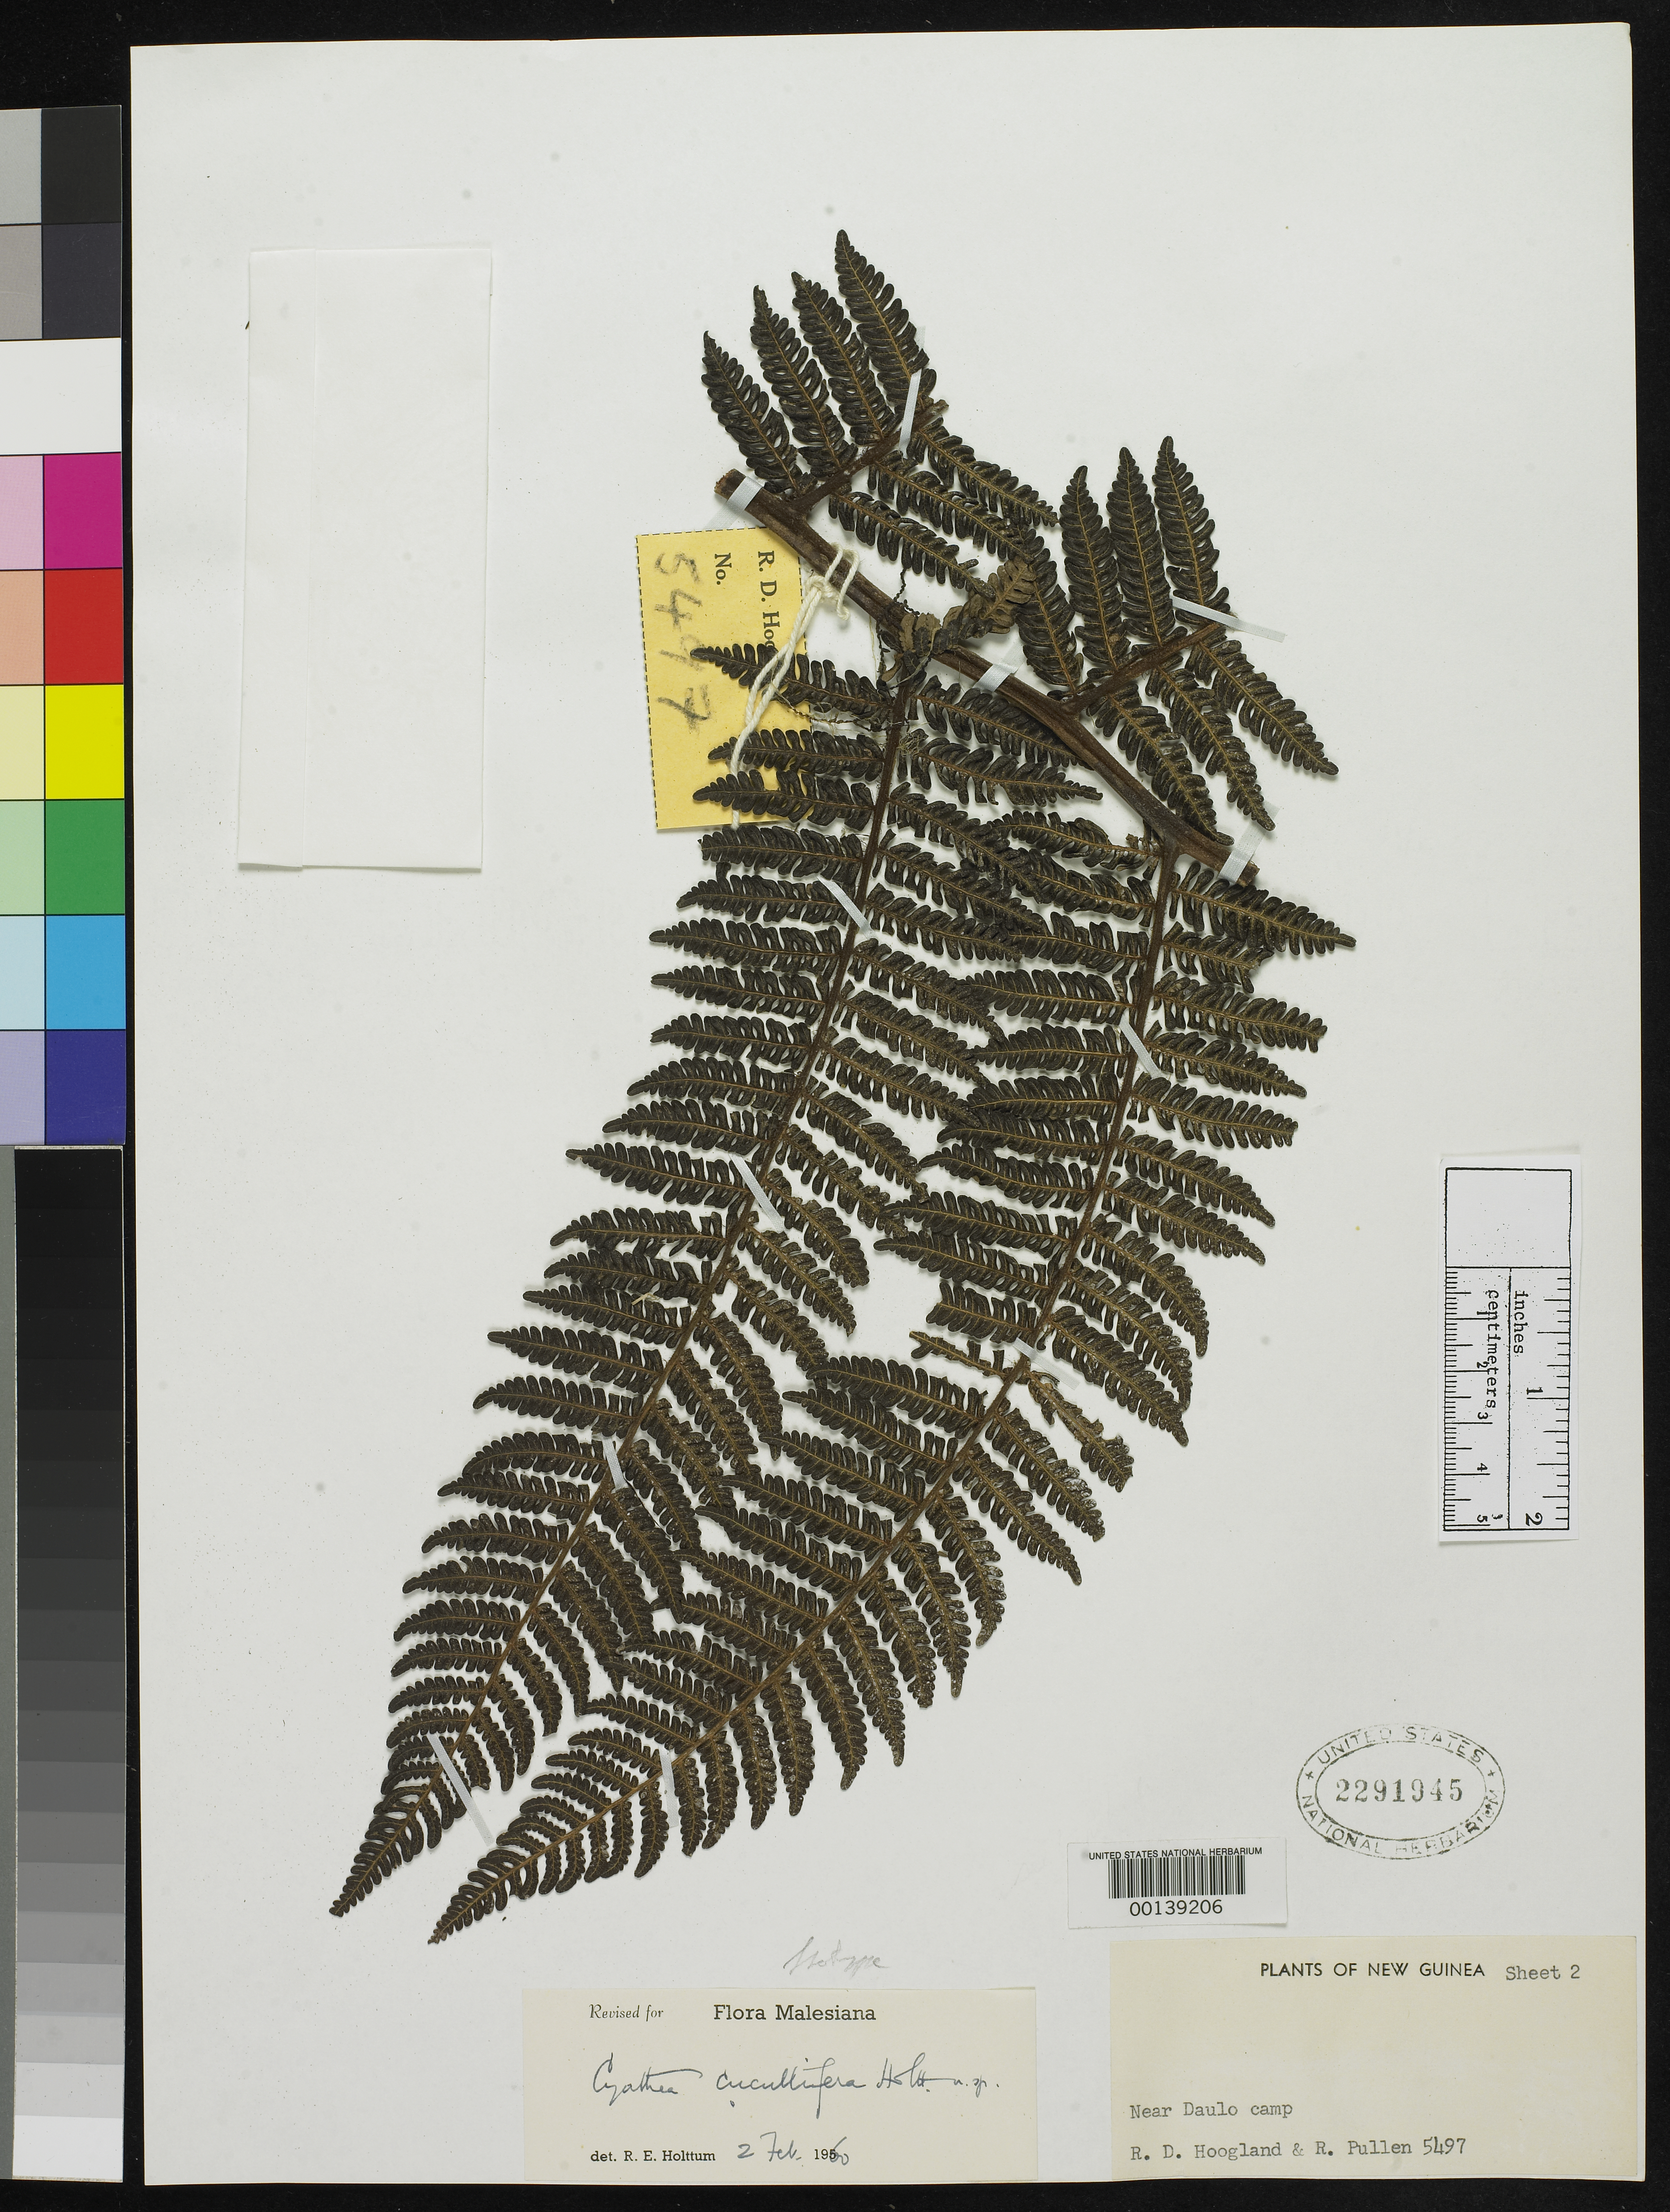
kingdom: Plantae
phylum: Tracheophyta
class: Polypodiopsida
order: Cyatheales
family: Cyatheaceae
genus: Cyathea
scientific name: Cyathea cucullifera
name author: Holttum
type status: Isotype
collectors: R. D. Hoogland & R. Pullen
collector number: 5497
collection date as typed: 29 Jun 1956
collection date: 1956-06-29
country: Papua New Guinea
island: New Guinea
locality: E New Guinea.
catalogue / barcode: US 2291945